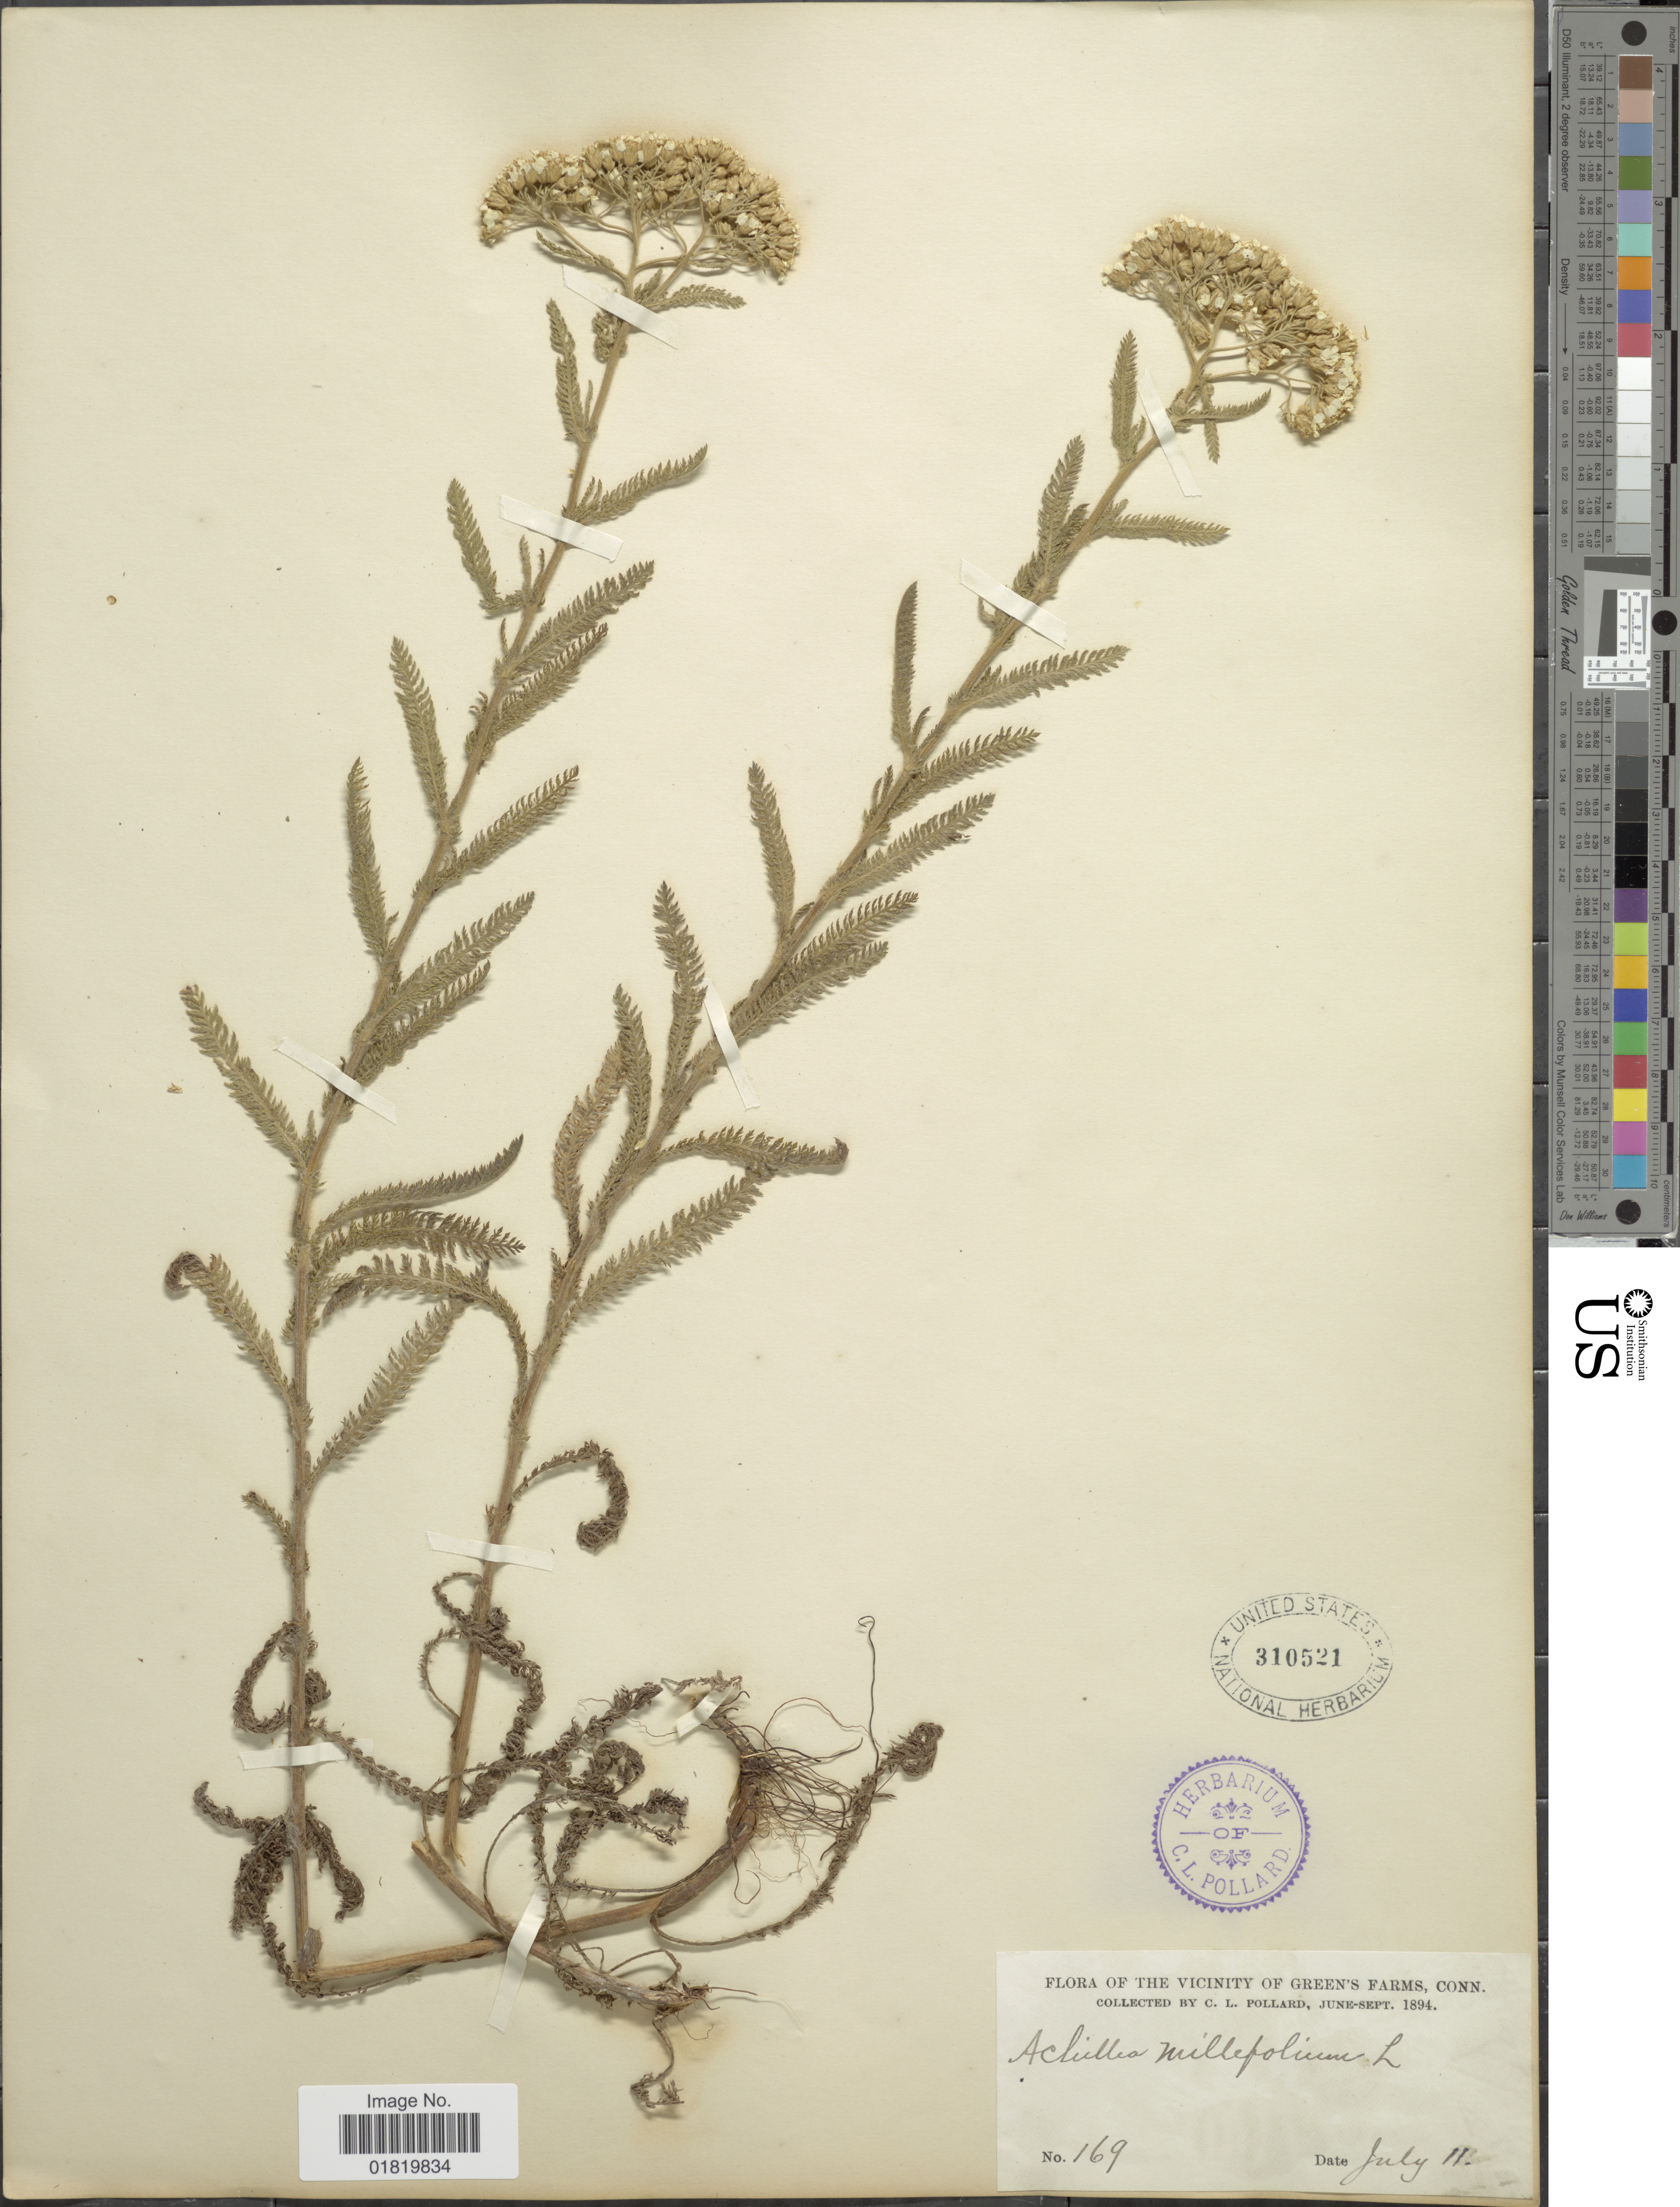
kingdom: Plantae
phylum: Tracheophyta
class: Magnoliopsida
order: Asterales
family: Asteraceae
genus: Achillea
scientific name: Achillea lanulosa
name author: Nutt.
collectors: C. L. Pollard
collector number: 169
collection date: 1894-07-11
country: United States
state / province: Connecticut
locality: In the vicinity of Green's Farms, Conn.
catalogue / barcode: US 310521